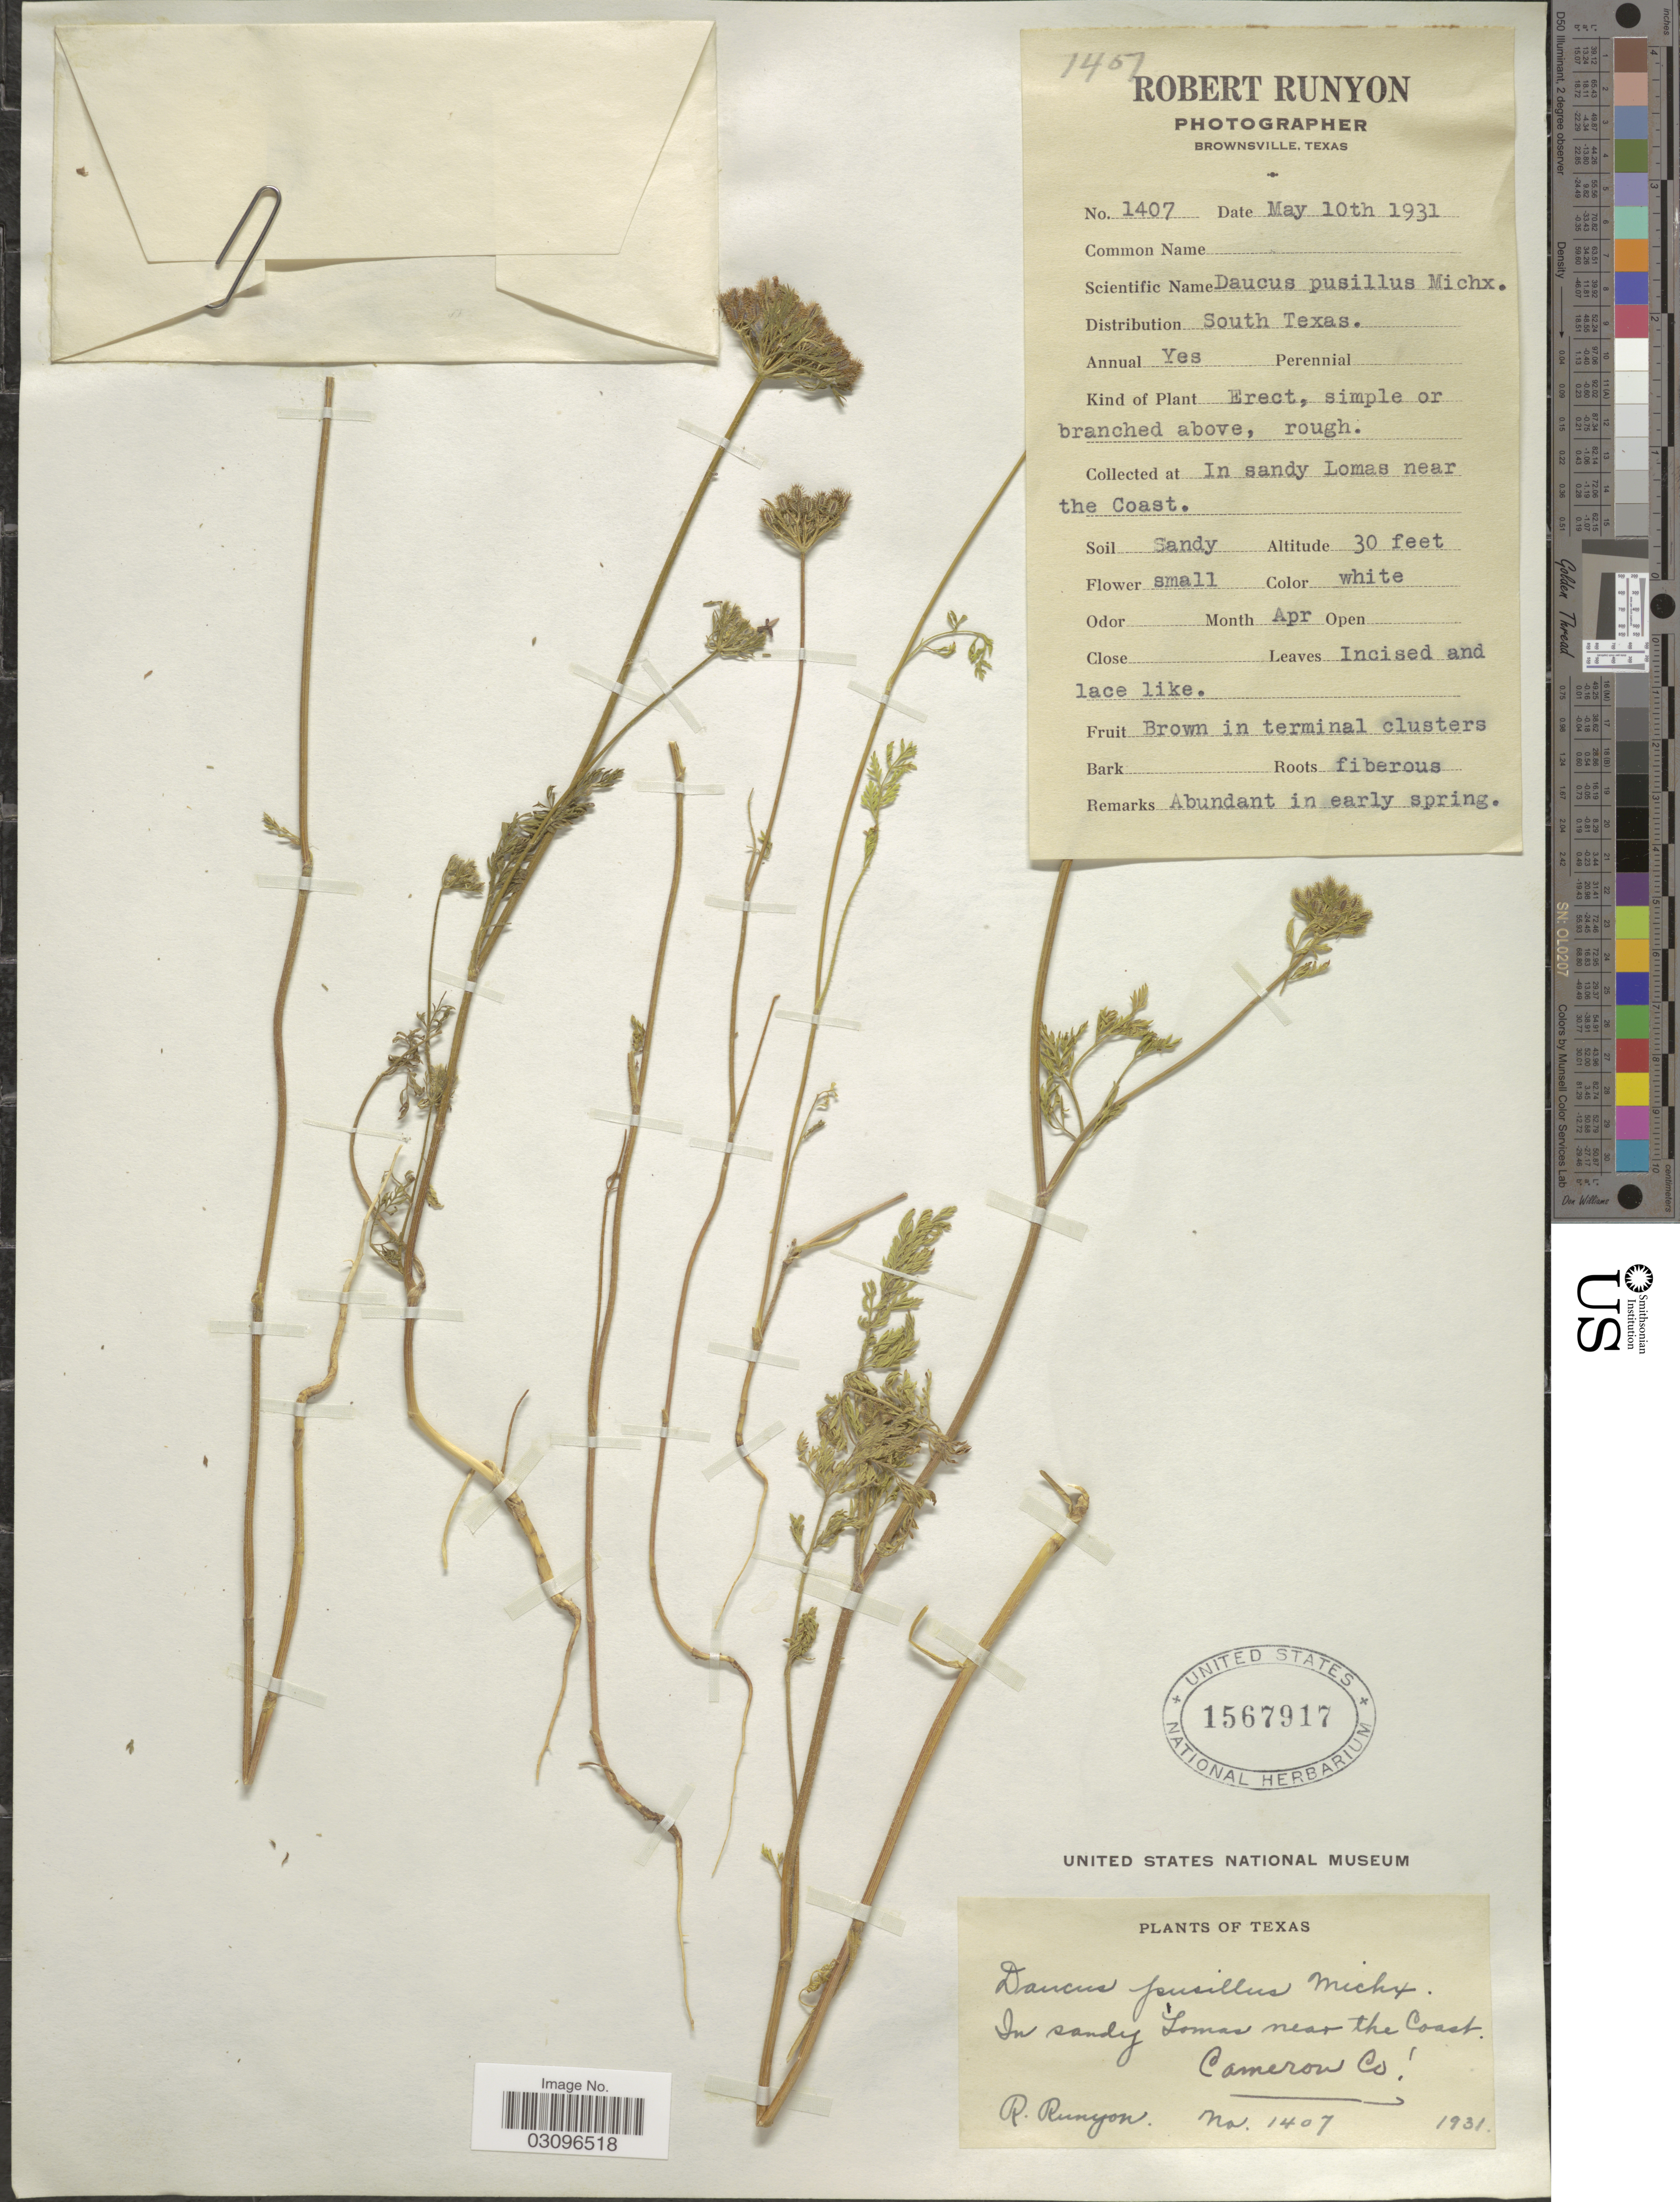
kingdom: Plantae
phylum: Tracheophyta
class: Magnoliopsida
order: Apiales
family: Apiaceae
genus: Daucus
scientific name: Daucus pusillus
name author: Michx.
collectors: R. Runyon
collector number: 1407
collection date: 1931-05-10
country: United States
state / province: Texas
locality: In sandy Lomas near the Coast. Cameron Co. South Texas.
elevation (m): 9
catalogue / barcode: US 1567917